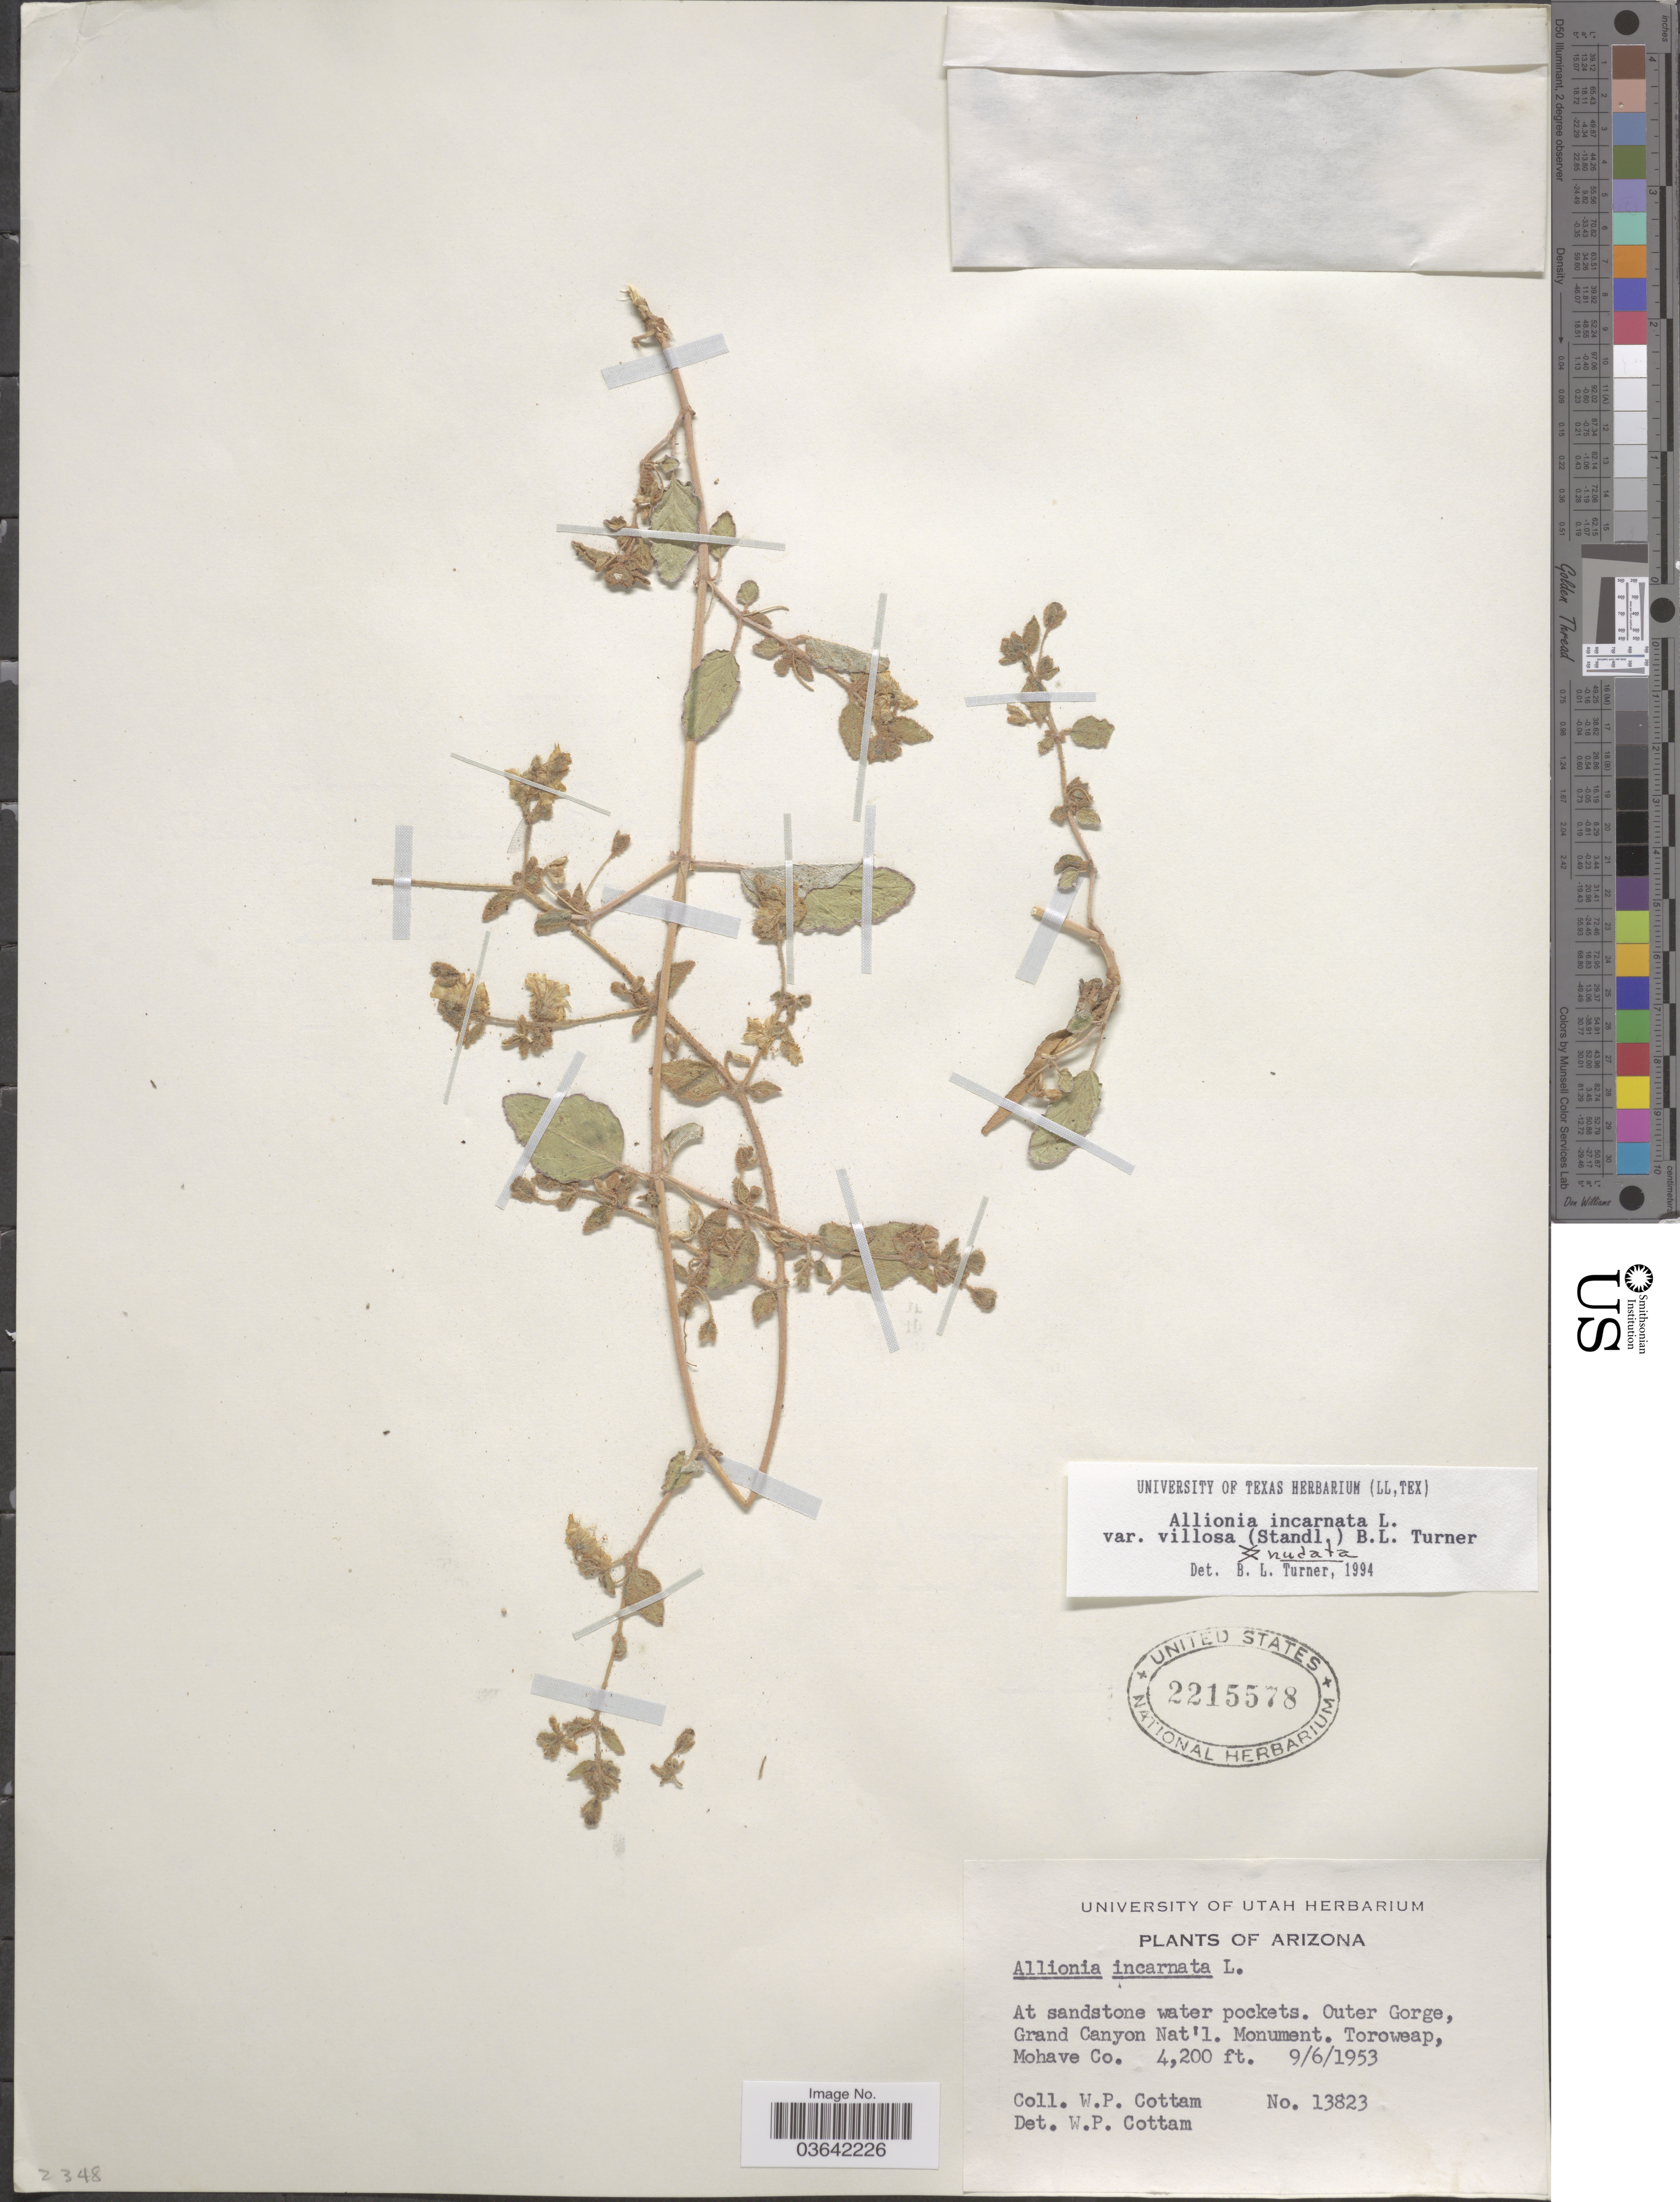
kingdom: Plantae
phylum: Tracheophyta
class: Magnoliopsida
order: Caryophyllales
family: Nyctaginaceae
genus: Allionia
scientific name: Allionia incarnata var. villosa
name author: (Standl.) B.L. Turner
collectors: W. Cottam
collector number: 13823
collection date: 1953-06-09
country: United States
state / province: Arizona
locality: Outer Gorge, Grand Canyon Nat'l. Monument. Toroweap, Mohave Co.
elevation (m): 1280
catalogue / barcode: US 2215578